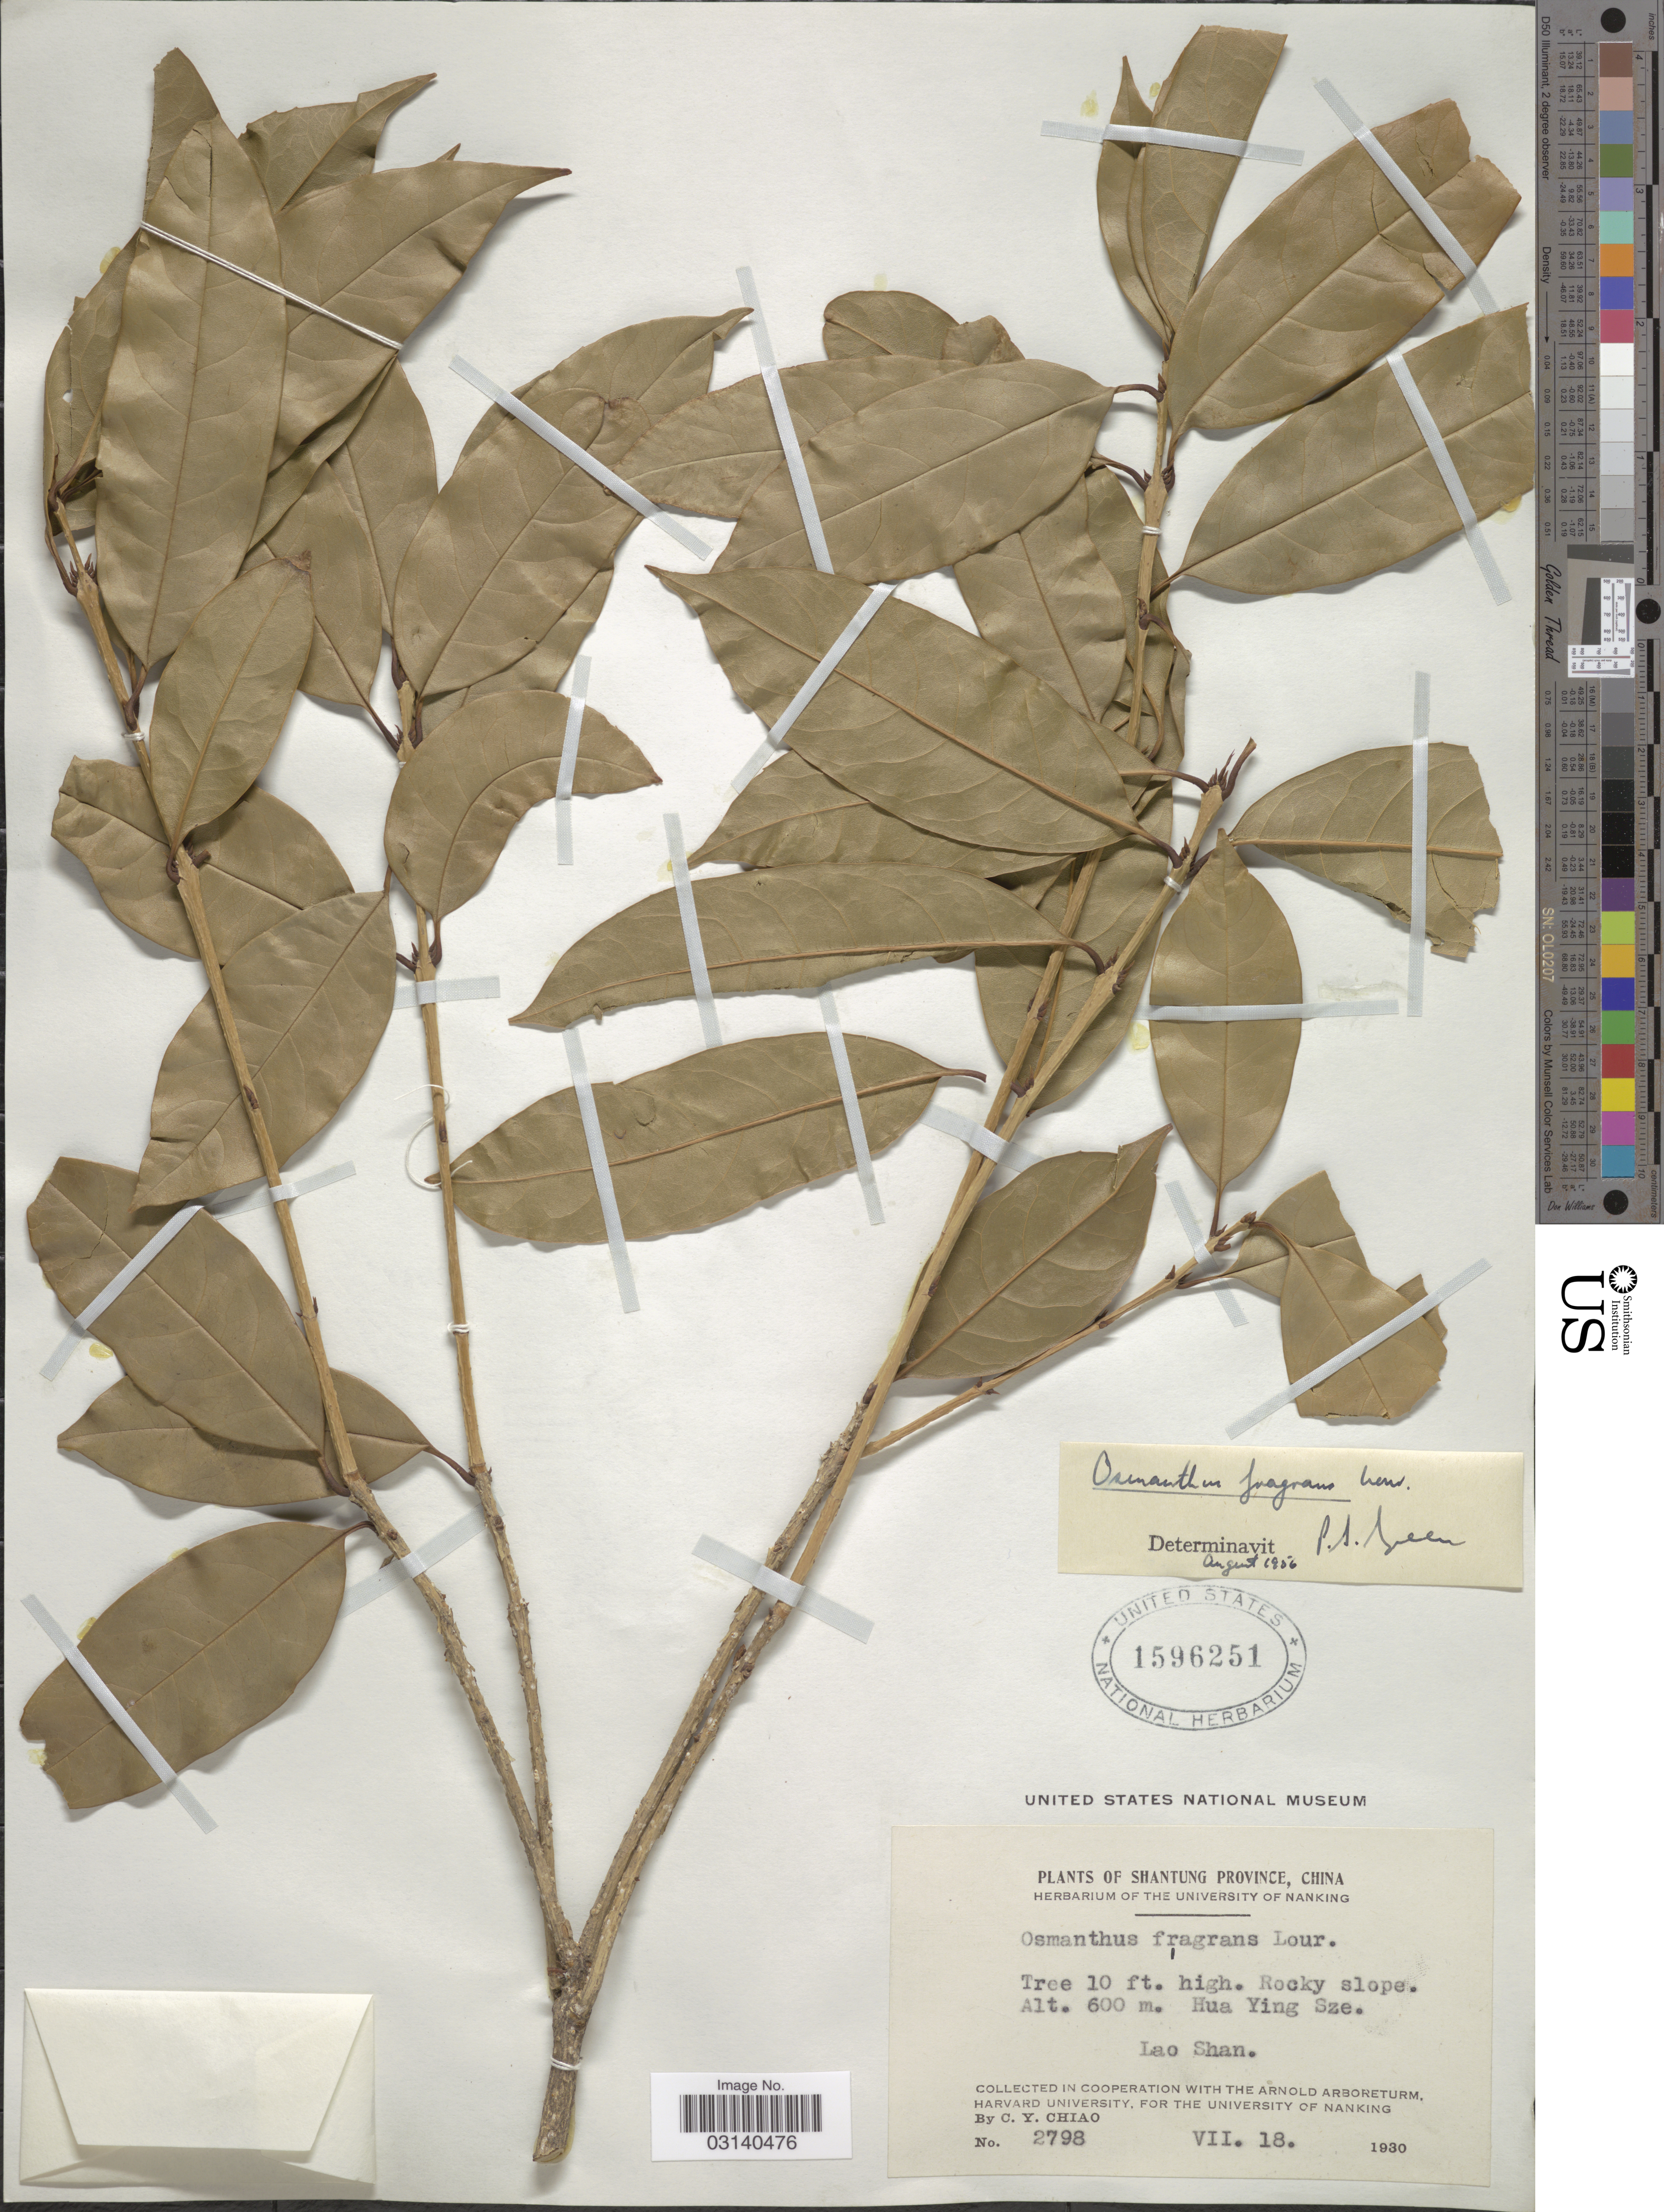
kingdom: Plantae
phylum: Tracheophyta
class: Magnoliopsida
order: Lamiales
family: Oleaceae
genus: Osmanthus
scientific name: Osmanthus fragrans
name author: Lour.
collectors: C. Y. Chiao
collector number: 2798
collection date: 1930-07-18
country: China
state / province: Shandong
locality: Shantung Province, China, Hua Ying Sze, Lao Shan.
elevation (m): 600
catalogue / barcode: US 1596251